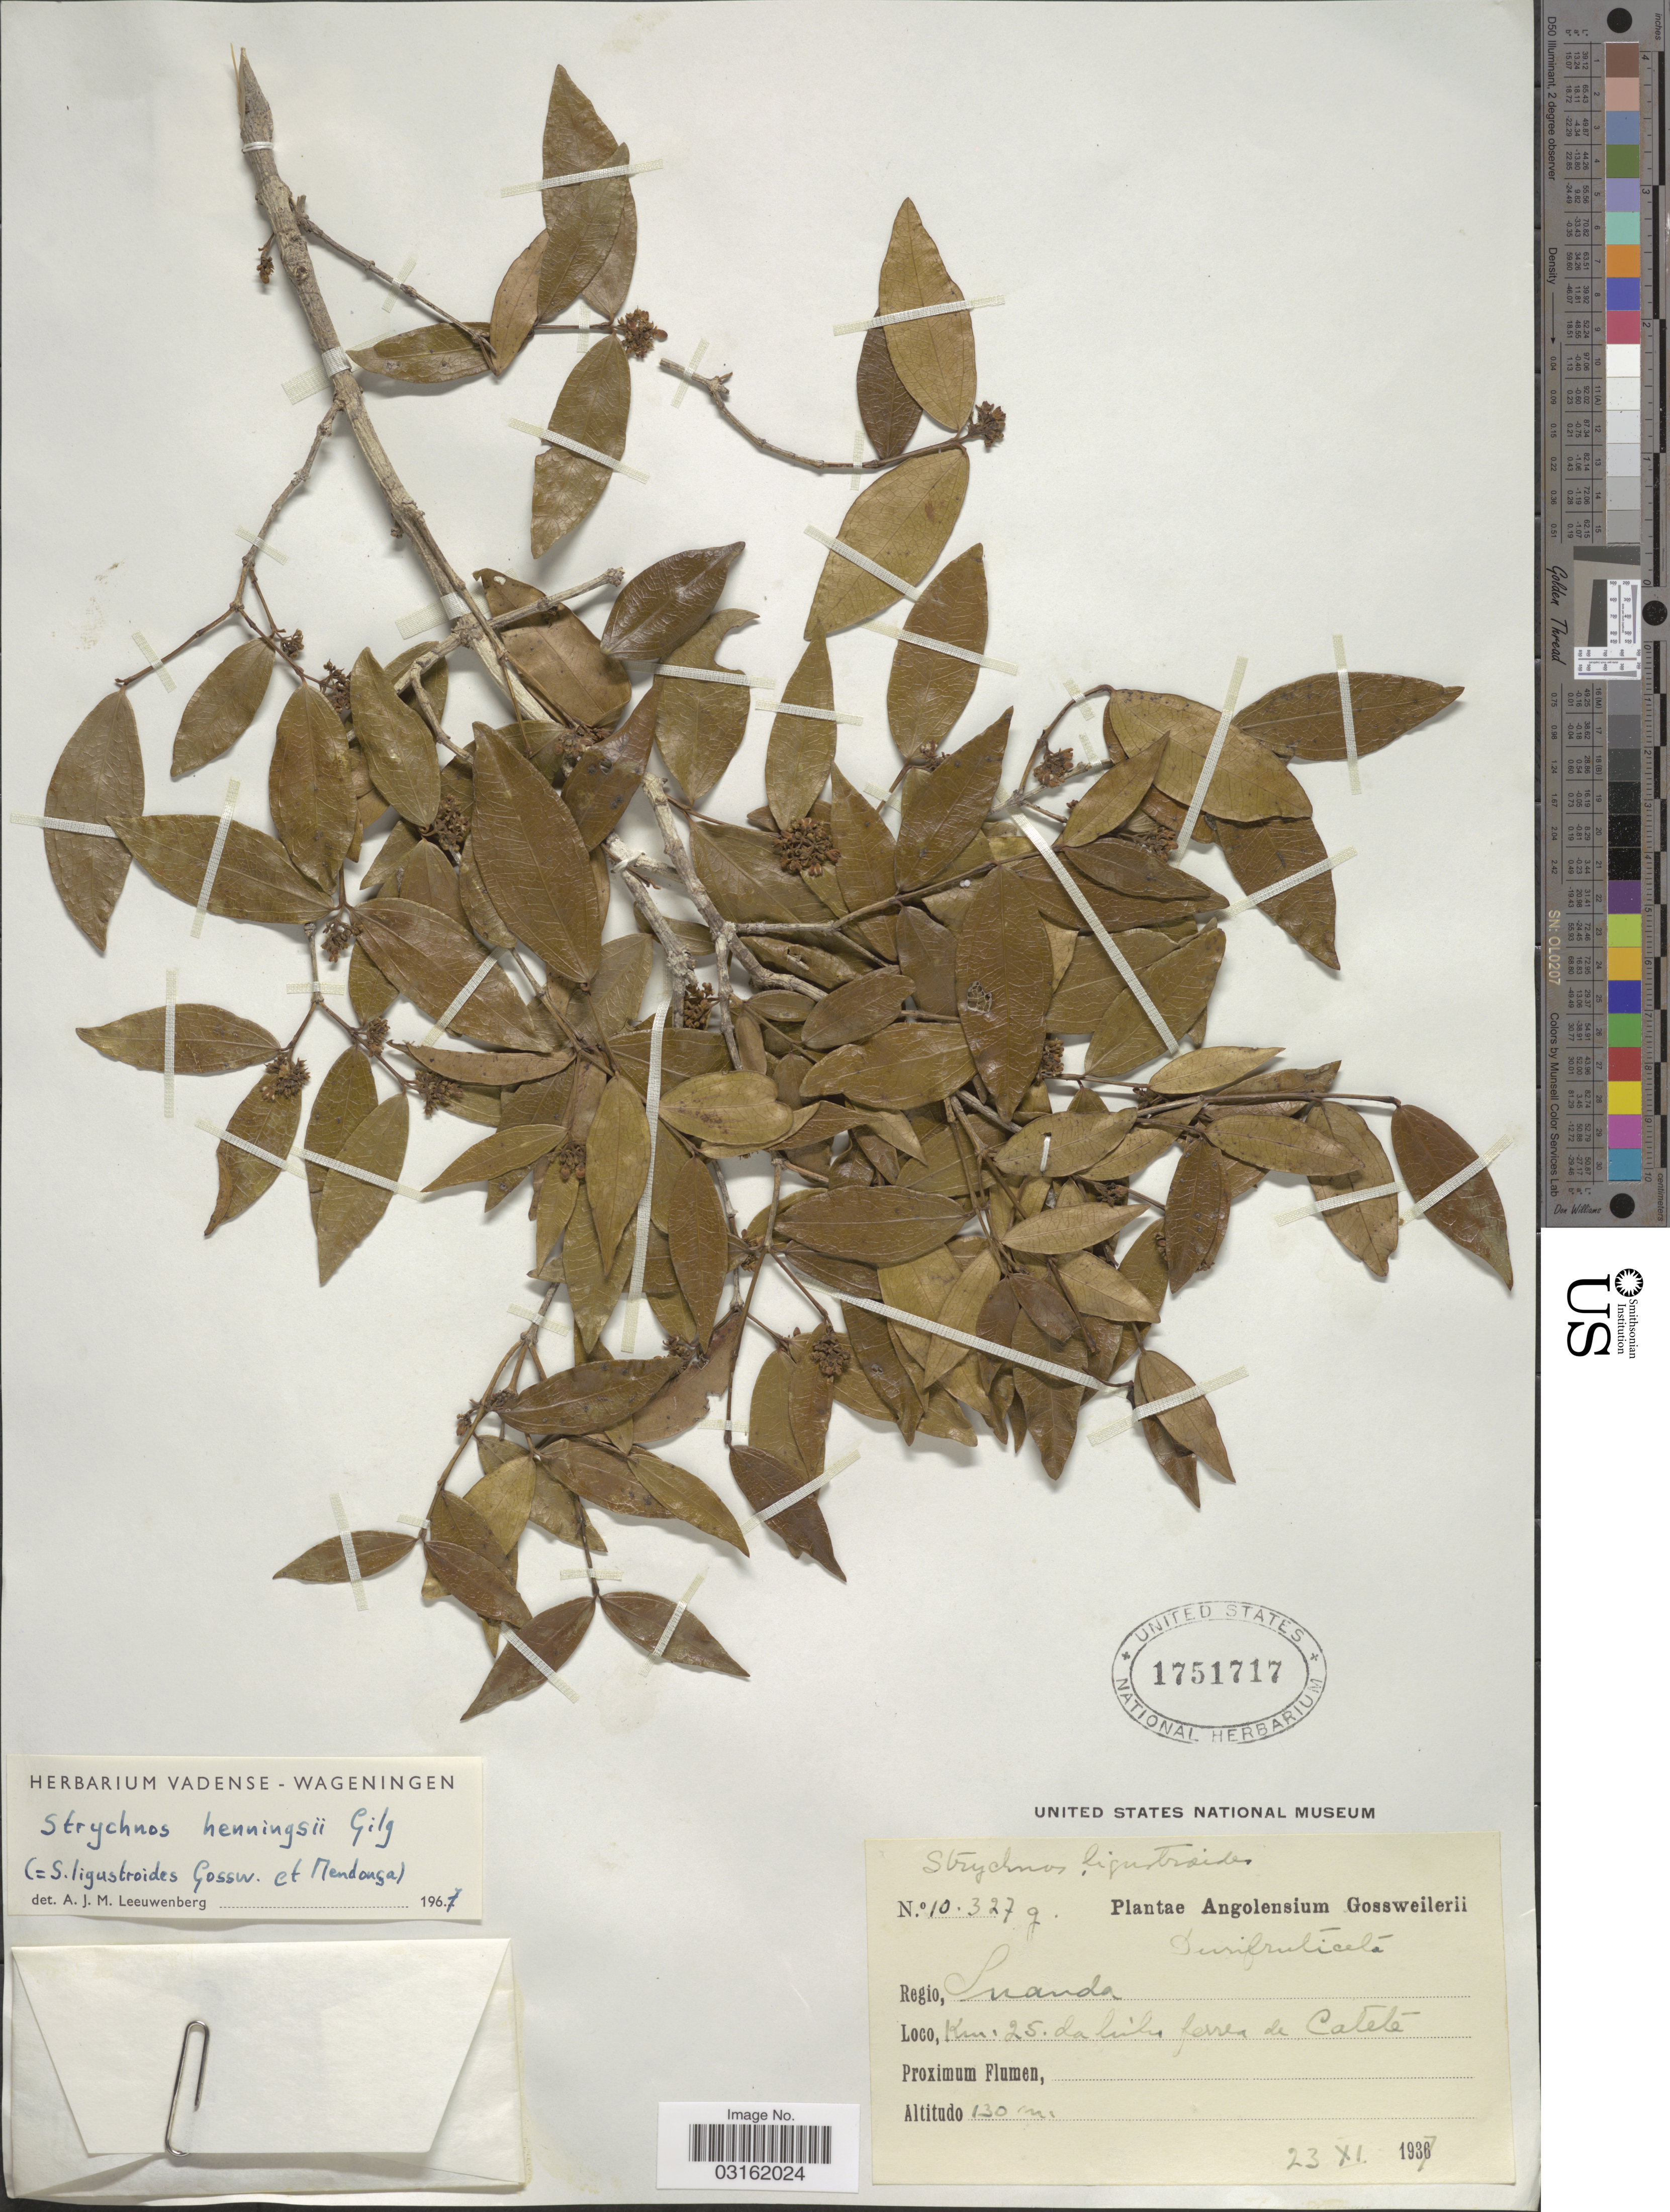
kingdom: Plantae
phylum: Tracheophyta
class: Magnoliopsida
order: Gentianales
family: Loganiaceae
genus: Strychnos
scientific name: Strychnos henningsii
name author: Gilg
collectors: -. Gossweiler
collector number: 10327g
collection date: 1937-11-23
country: Angola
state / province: Luanda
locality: Regio, Luanda, Km. 25 da linhe ferrea de Cateté.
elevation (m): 130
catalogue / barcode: US 1751717